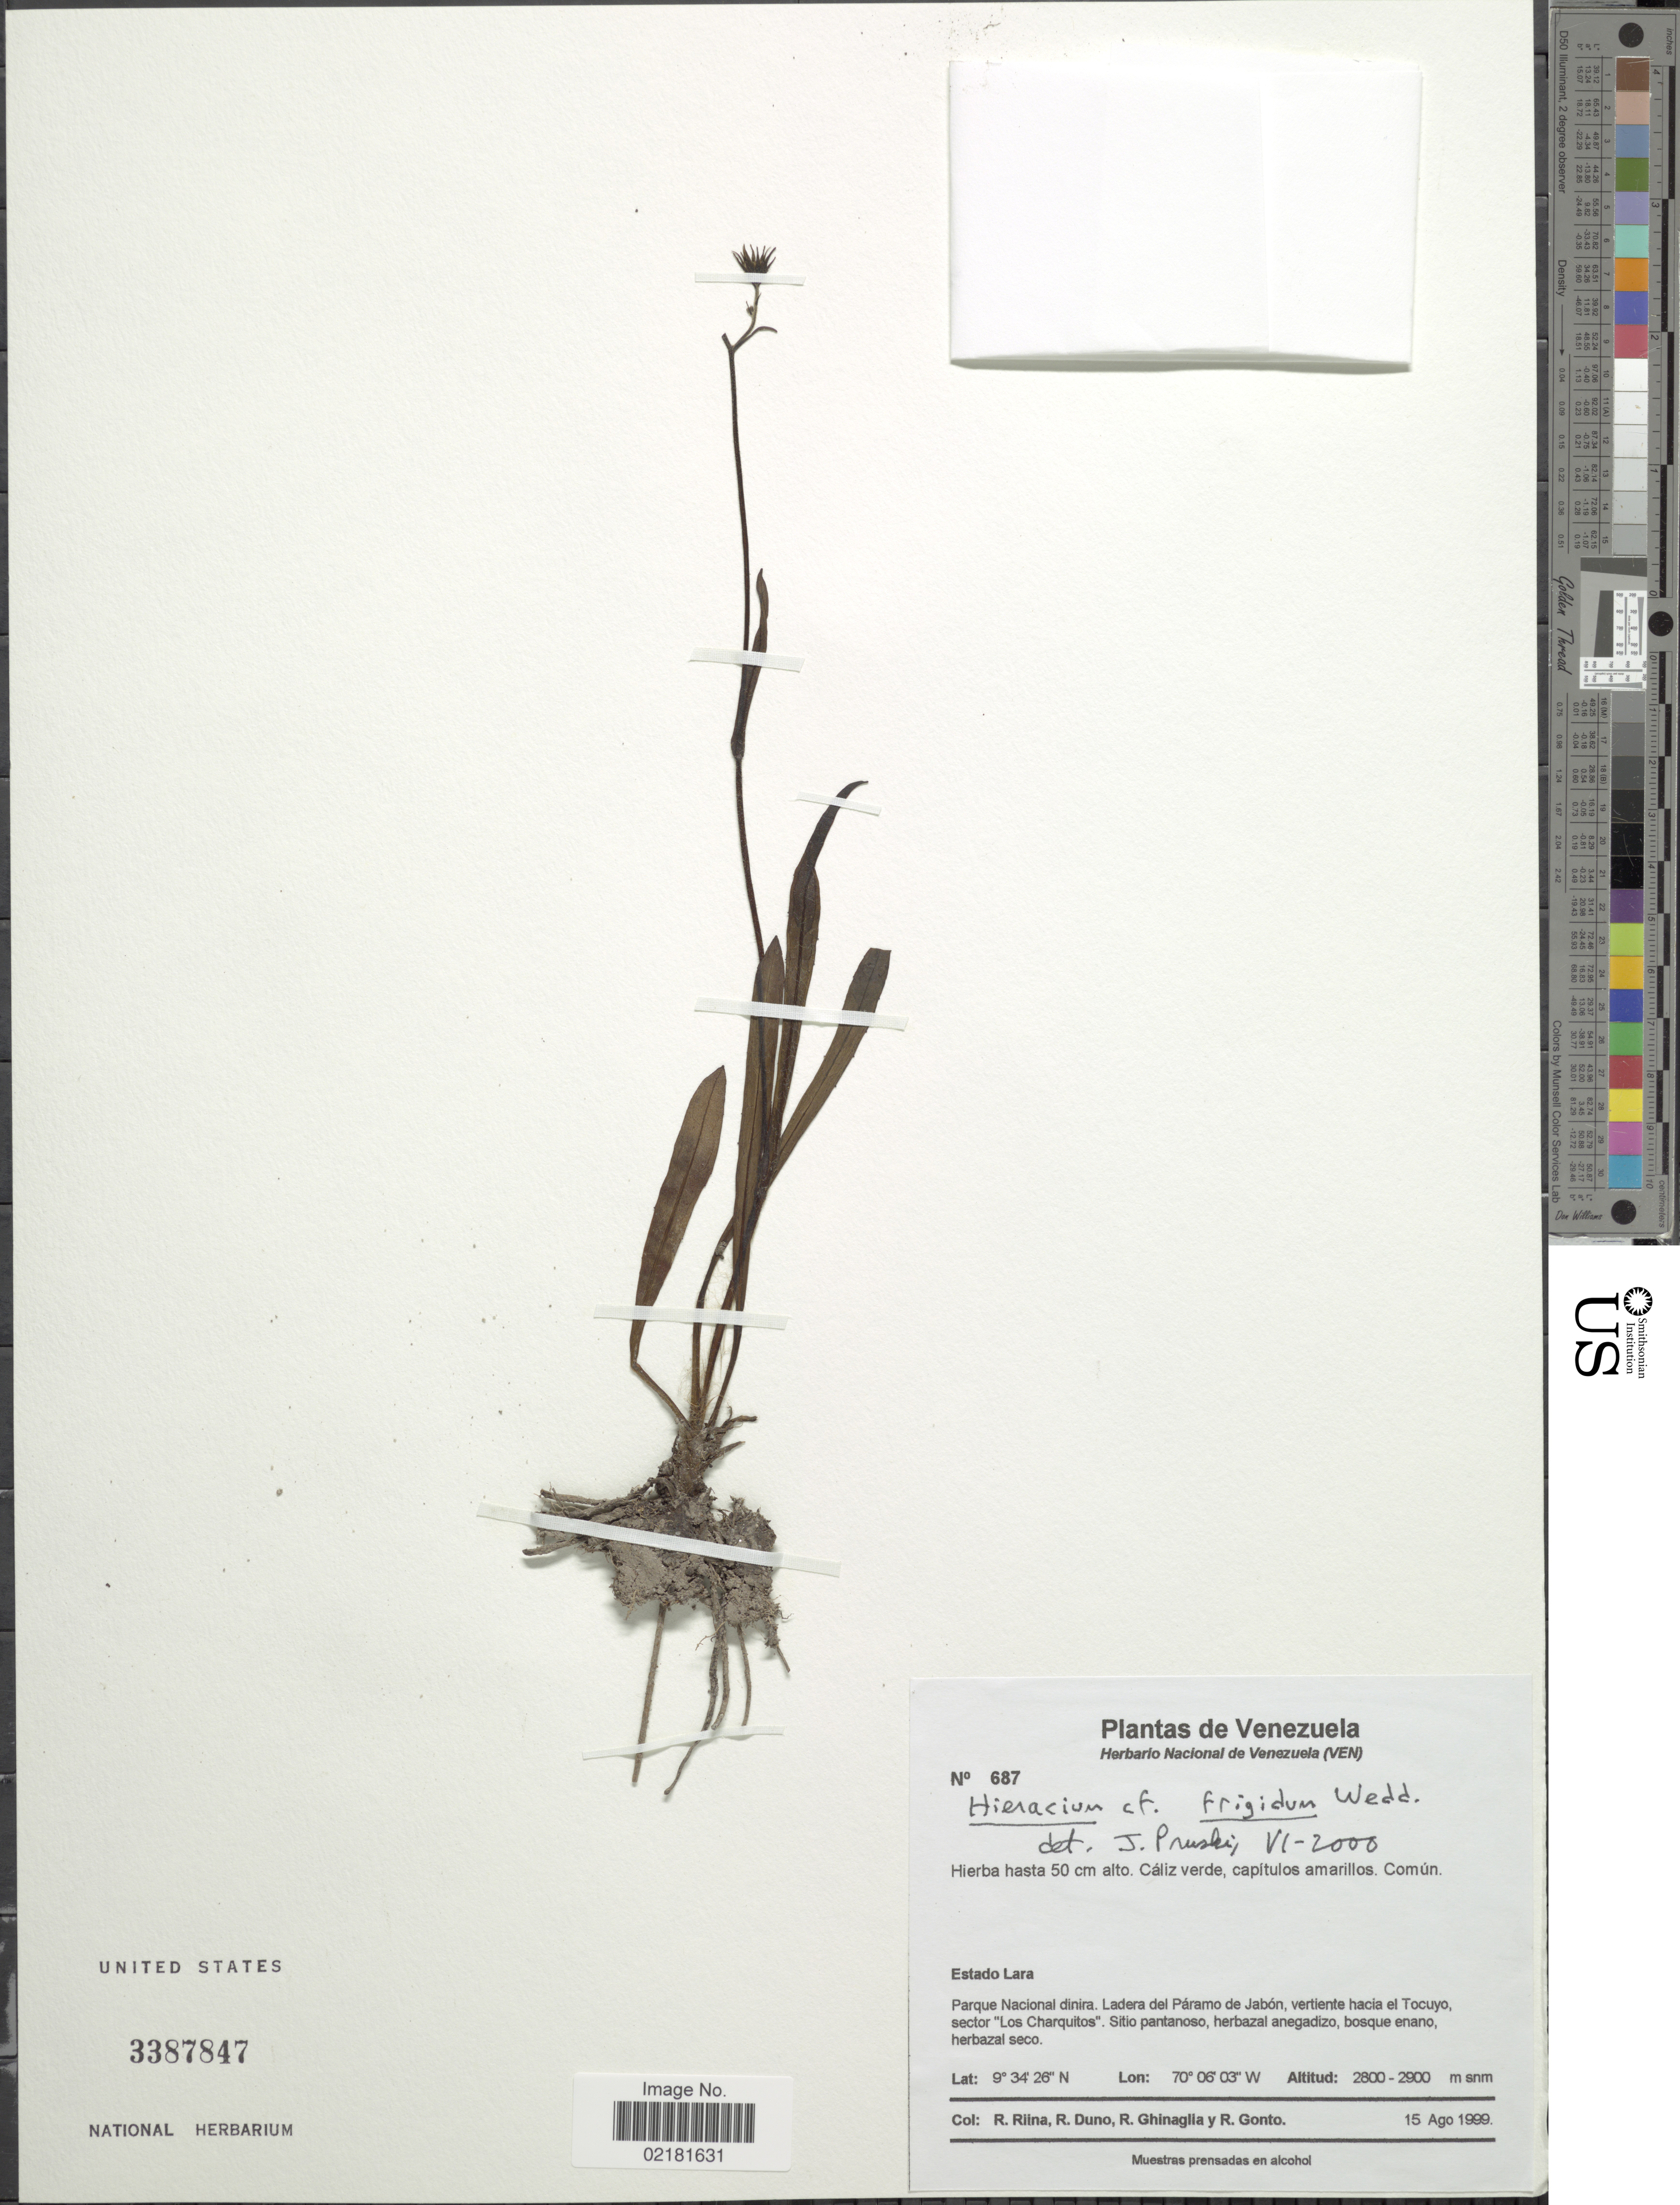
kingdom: Plantae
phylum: Tracheophyta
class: Magnoliopsida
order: Asterales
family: Asteraceae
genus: Hieracium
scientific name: Hieracium jubatum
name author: Fr.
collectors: R. Riina, R. Duno de Stefano, R. Ghinaglia & R. Gonto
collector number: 687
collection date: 1999-08-15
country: Venezuela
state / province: Lara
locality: Parque Nacional dinira, Ladera del Paramo de Jabon, vertiente hacia el Tocuyo, sector "Los Charquitos", Sitio pantanoso, herbazal anegadizo.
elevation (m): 2800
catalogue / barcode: US 3387847